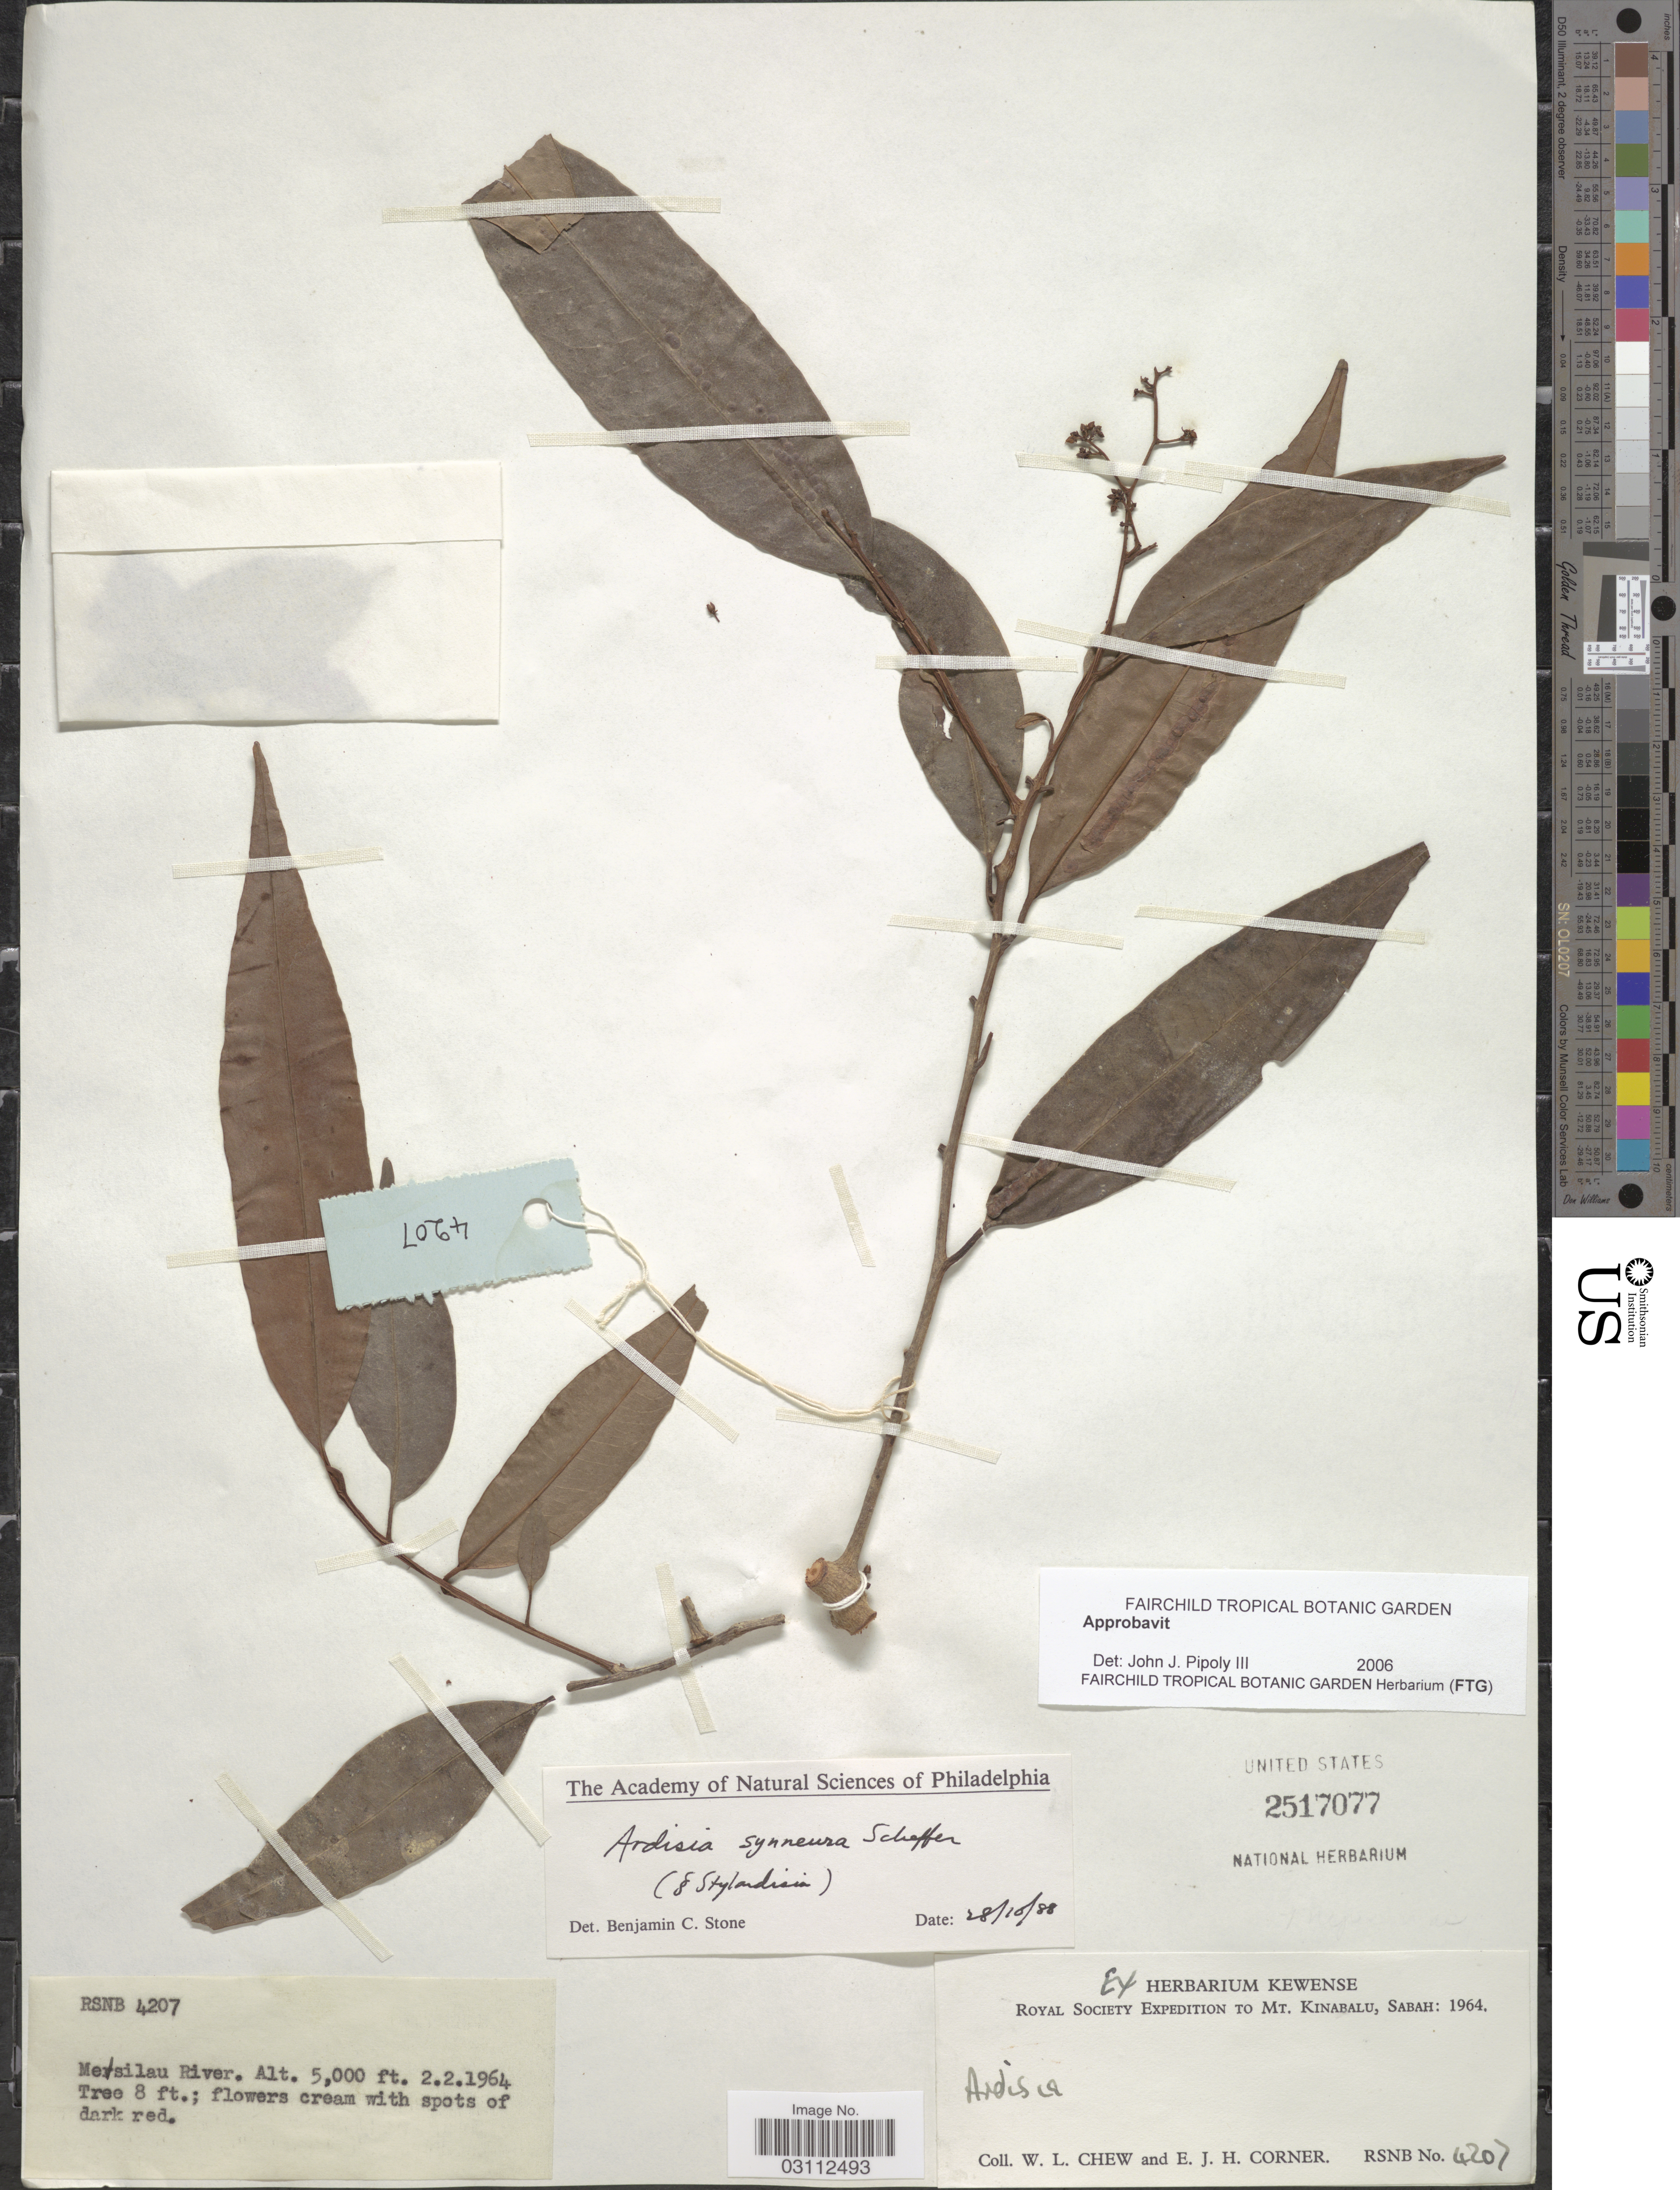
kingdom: Plantae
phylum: Tracheophyta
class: Magnoliopsida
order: Ericales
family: Primulaceae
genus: Ardisia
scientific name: Ardisia synneura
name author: Scheff.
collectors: W. Chew & E. Corner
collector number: RSNB4207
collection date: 1964-02-02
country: Malaysia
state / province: Sabah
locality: Mt. Kinabalu. Mesilau River.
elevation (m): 1524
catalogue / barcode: US 2517077